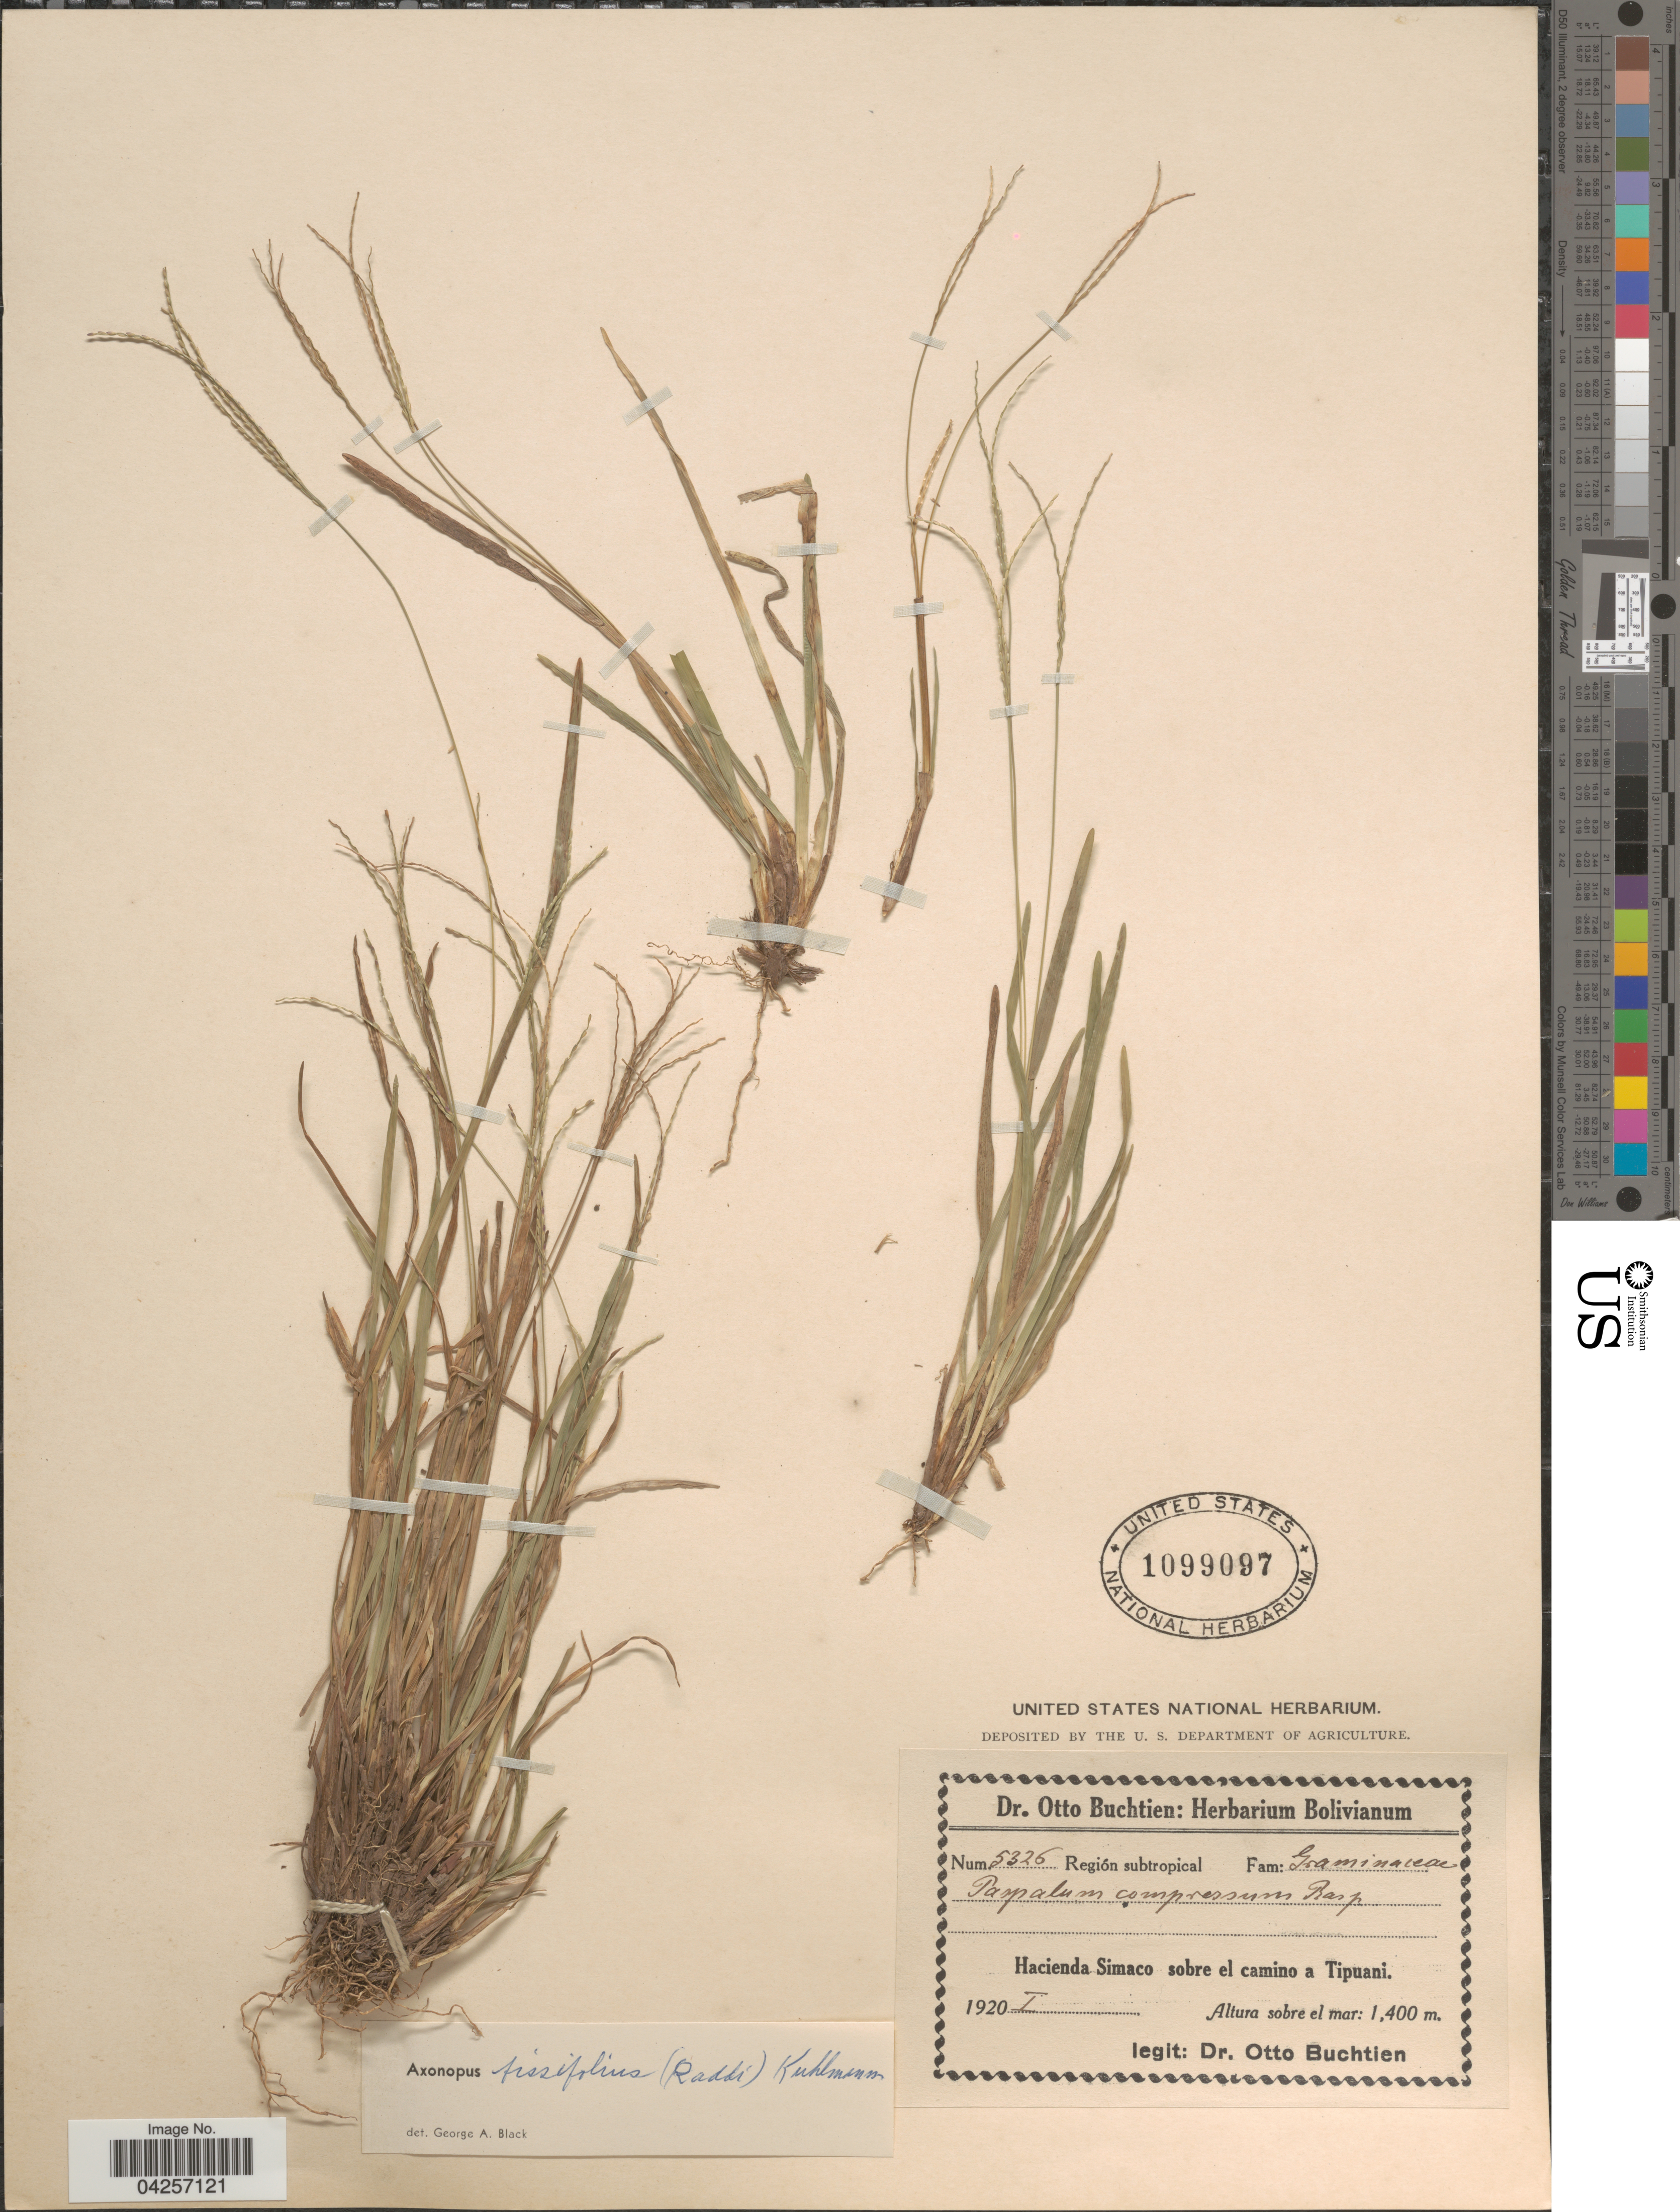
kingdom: Plantae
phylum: Tracheophyta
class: Liliopsida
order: Poales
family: Poaceae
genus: Axonopus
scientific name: Axonopus fissifolius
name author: (Raddi) Kuhlm.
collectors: O. Buchtien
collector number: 5326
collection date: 1920-01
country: Bolivia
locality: Región subtropical. Hacienda Simaco sobre el camino a Tipuani.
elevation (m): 1400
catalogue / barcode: US 1099097